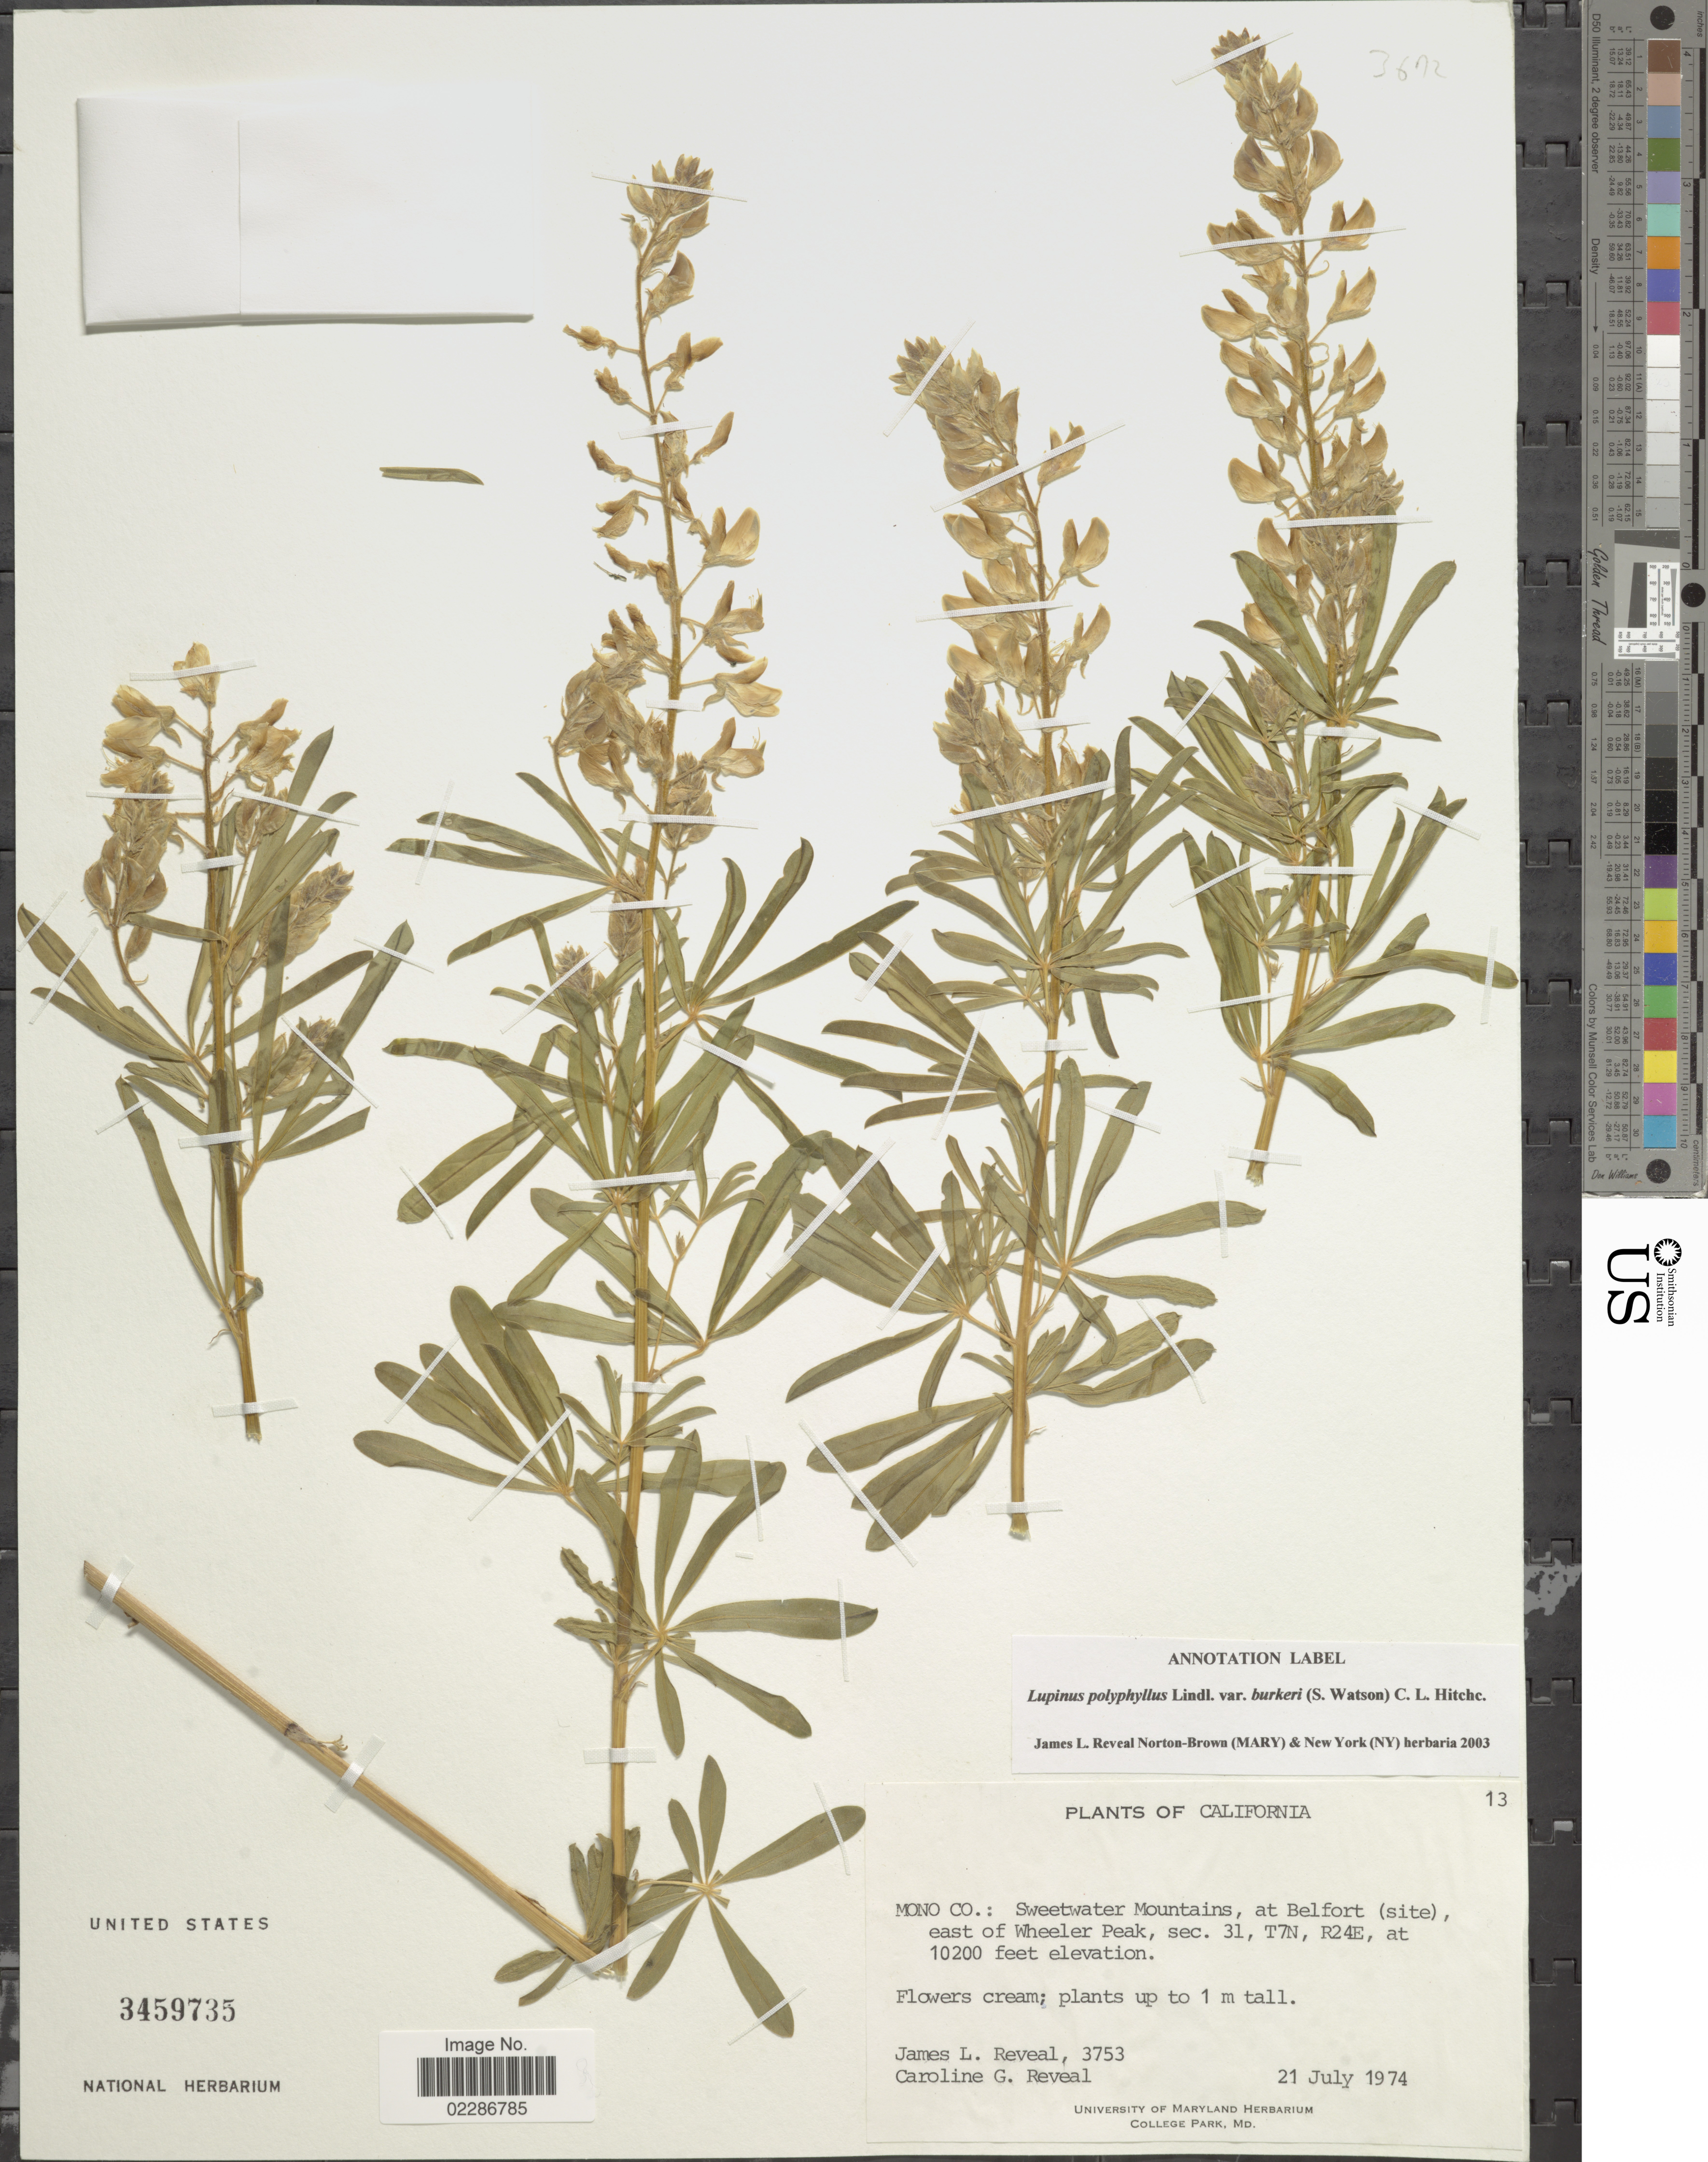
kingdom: Plantae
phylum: Tracheophyta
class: Magnoliopsida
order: Fabales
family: Fabaceae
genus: Lupinus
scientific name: Lupinus polyphyllus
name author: Lindl.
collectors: J. L. Reveal & C. G. Reveal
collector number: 13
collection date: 1974-07-21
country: United States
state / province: California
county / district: Mono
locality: Mono Co: Sweetwater Mountains, at Belfort (site), east of Wheeler Peak, sec. 31, T7N, R24E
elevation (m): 3109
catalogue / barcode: US 3459735